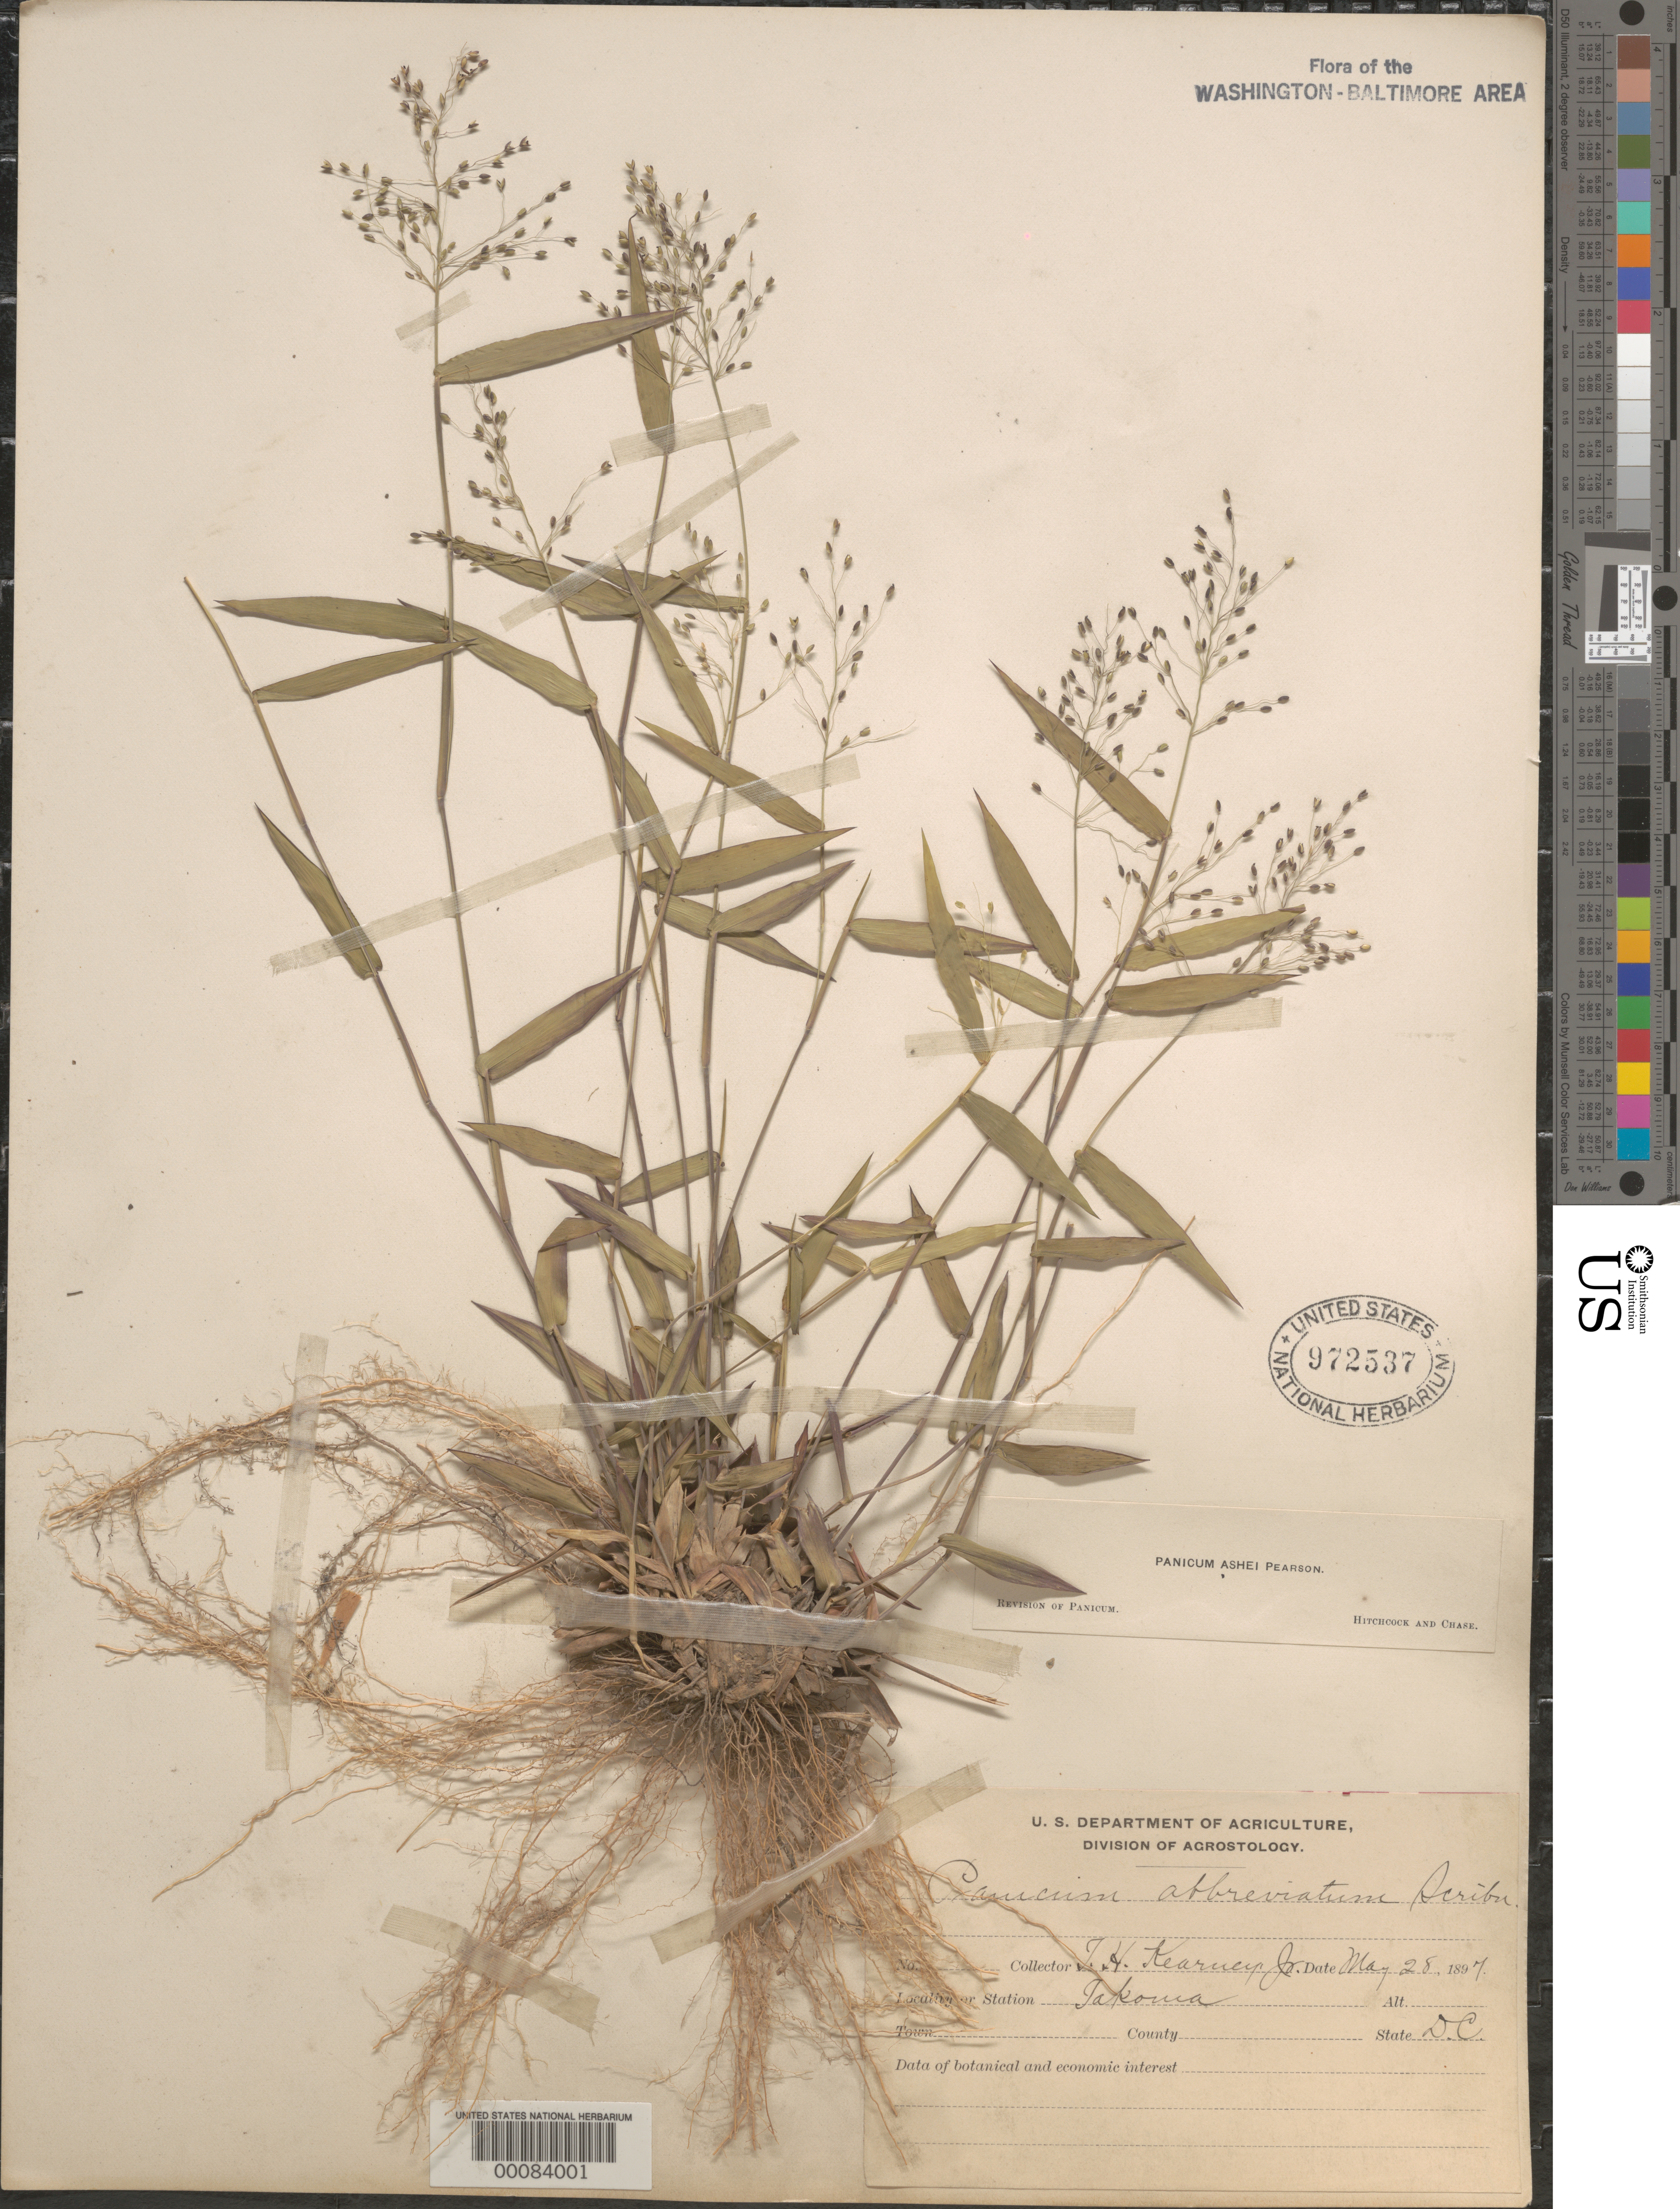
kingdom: Plantae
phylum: Tracheophyta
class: Liliopsida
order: Poales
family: Poaceae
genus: Dichanthelium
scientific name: Dichanthelium commutatum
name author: (Schult.) Gould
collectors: T. H. Kearney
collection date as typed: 28 May 1897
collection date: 1897-05-28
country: United States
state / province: District of Columbia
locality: Takoma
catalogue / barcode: US 972537